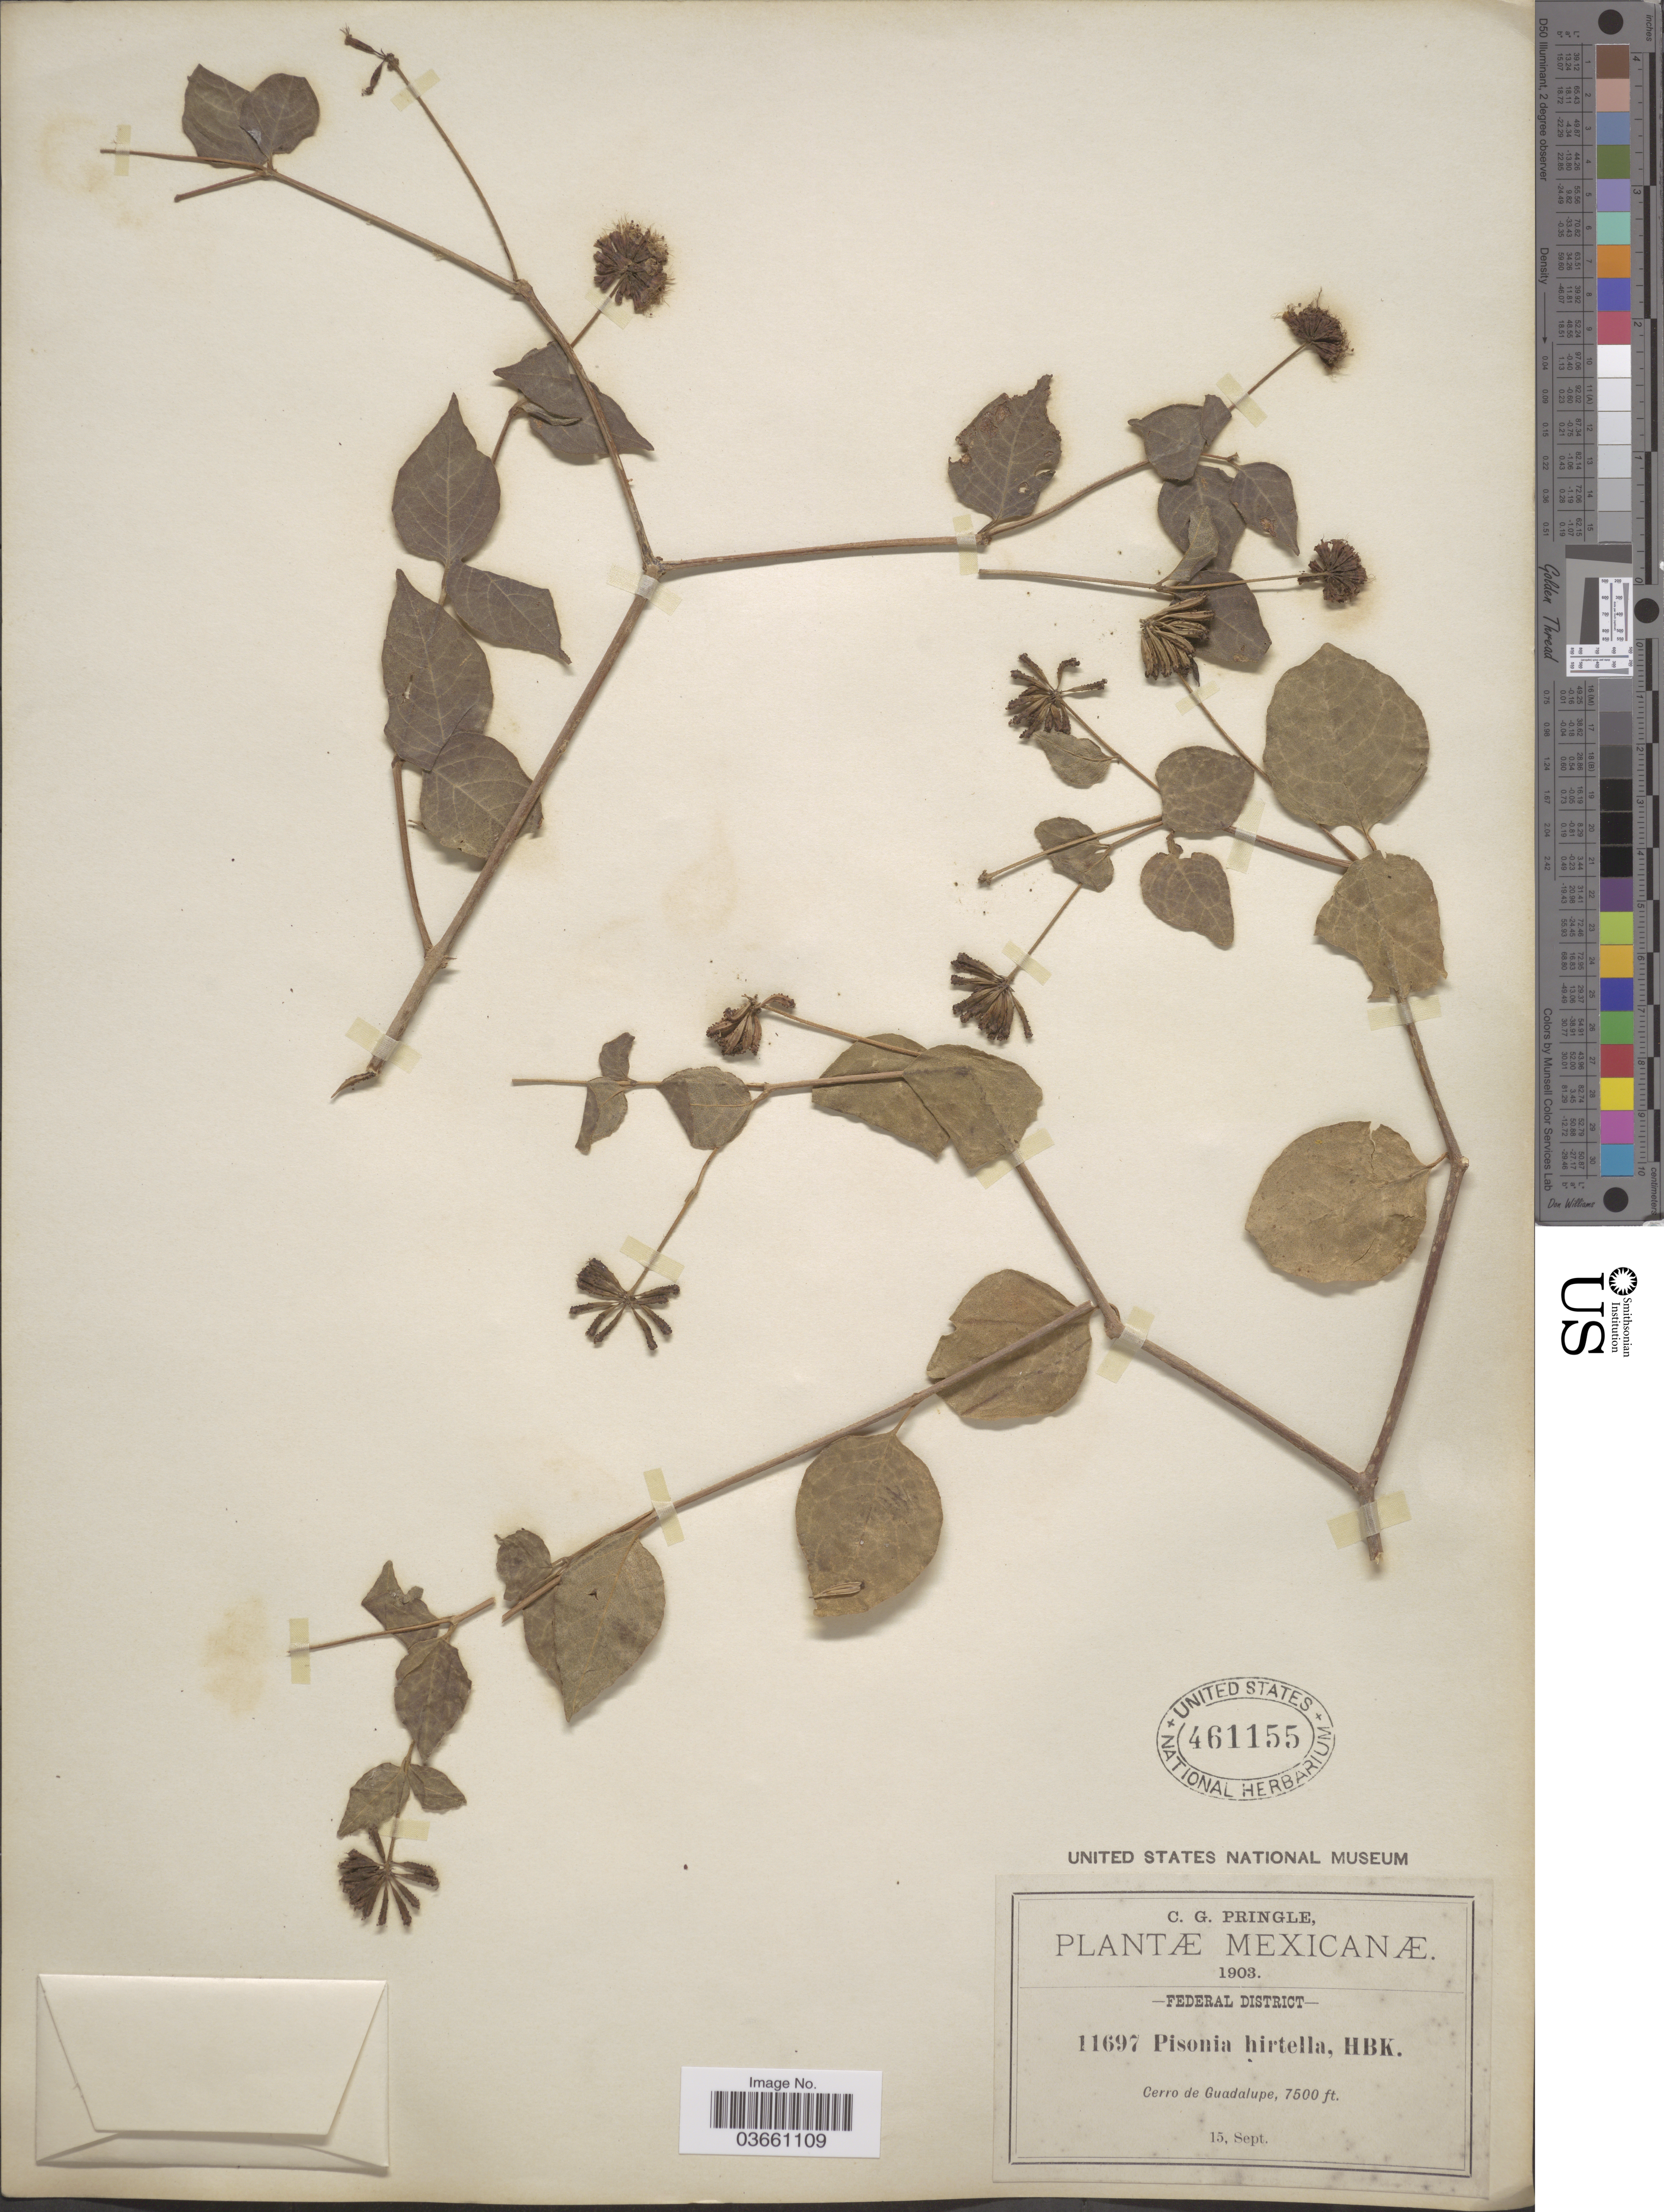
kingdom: Plantae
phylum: Tracheophyta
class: Magnoliopsida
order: Caryophyllales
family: Nyctaginaceae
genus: Pisoniella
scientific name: Pisoniella arborescens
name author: (Lag. & Rodr.) Standl.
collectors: C. G. Pringle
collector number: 11697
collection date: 1903-09-15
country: Mexico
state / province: Distrito Federal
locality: Federal District. Cerro de Guadalupe.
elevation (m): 2286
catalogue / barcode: US 461155